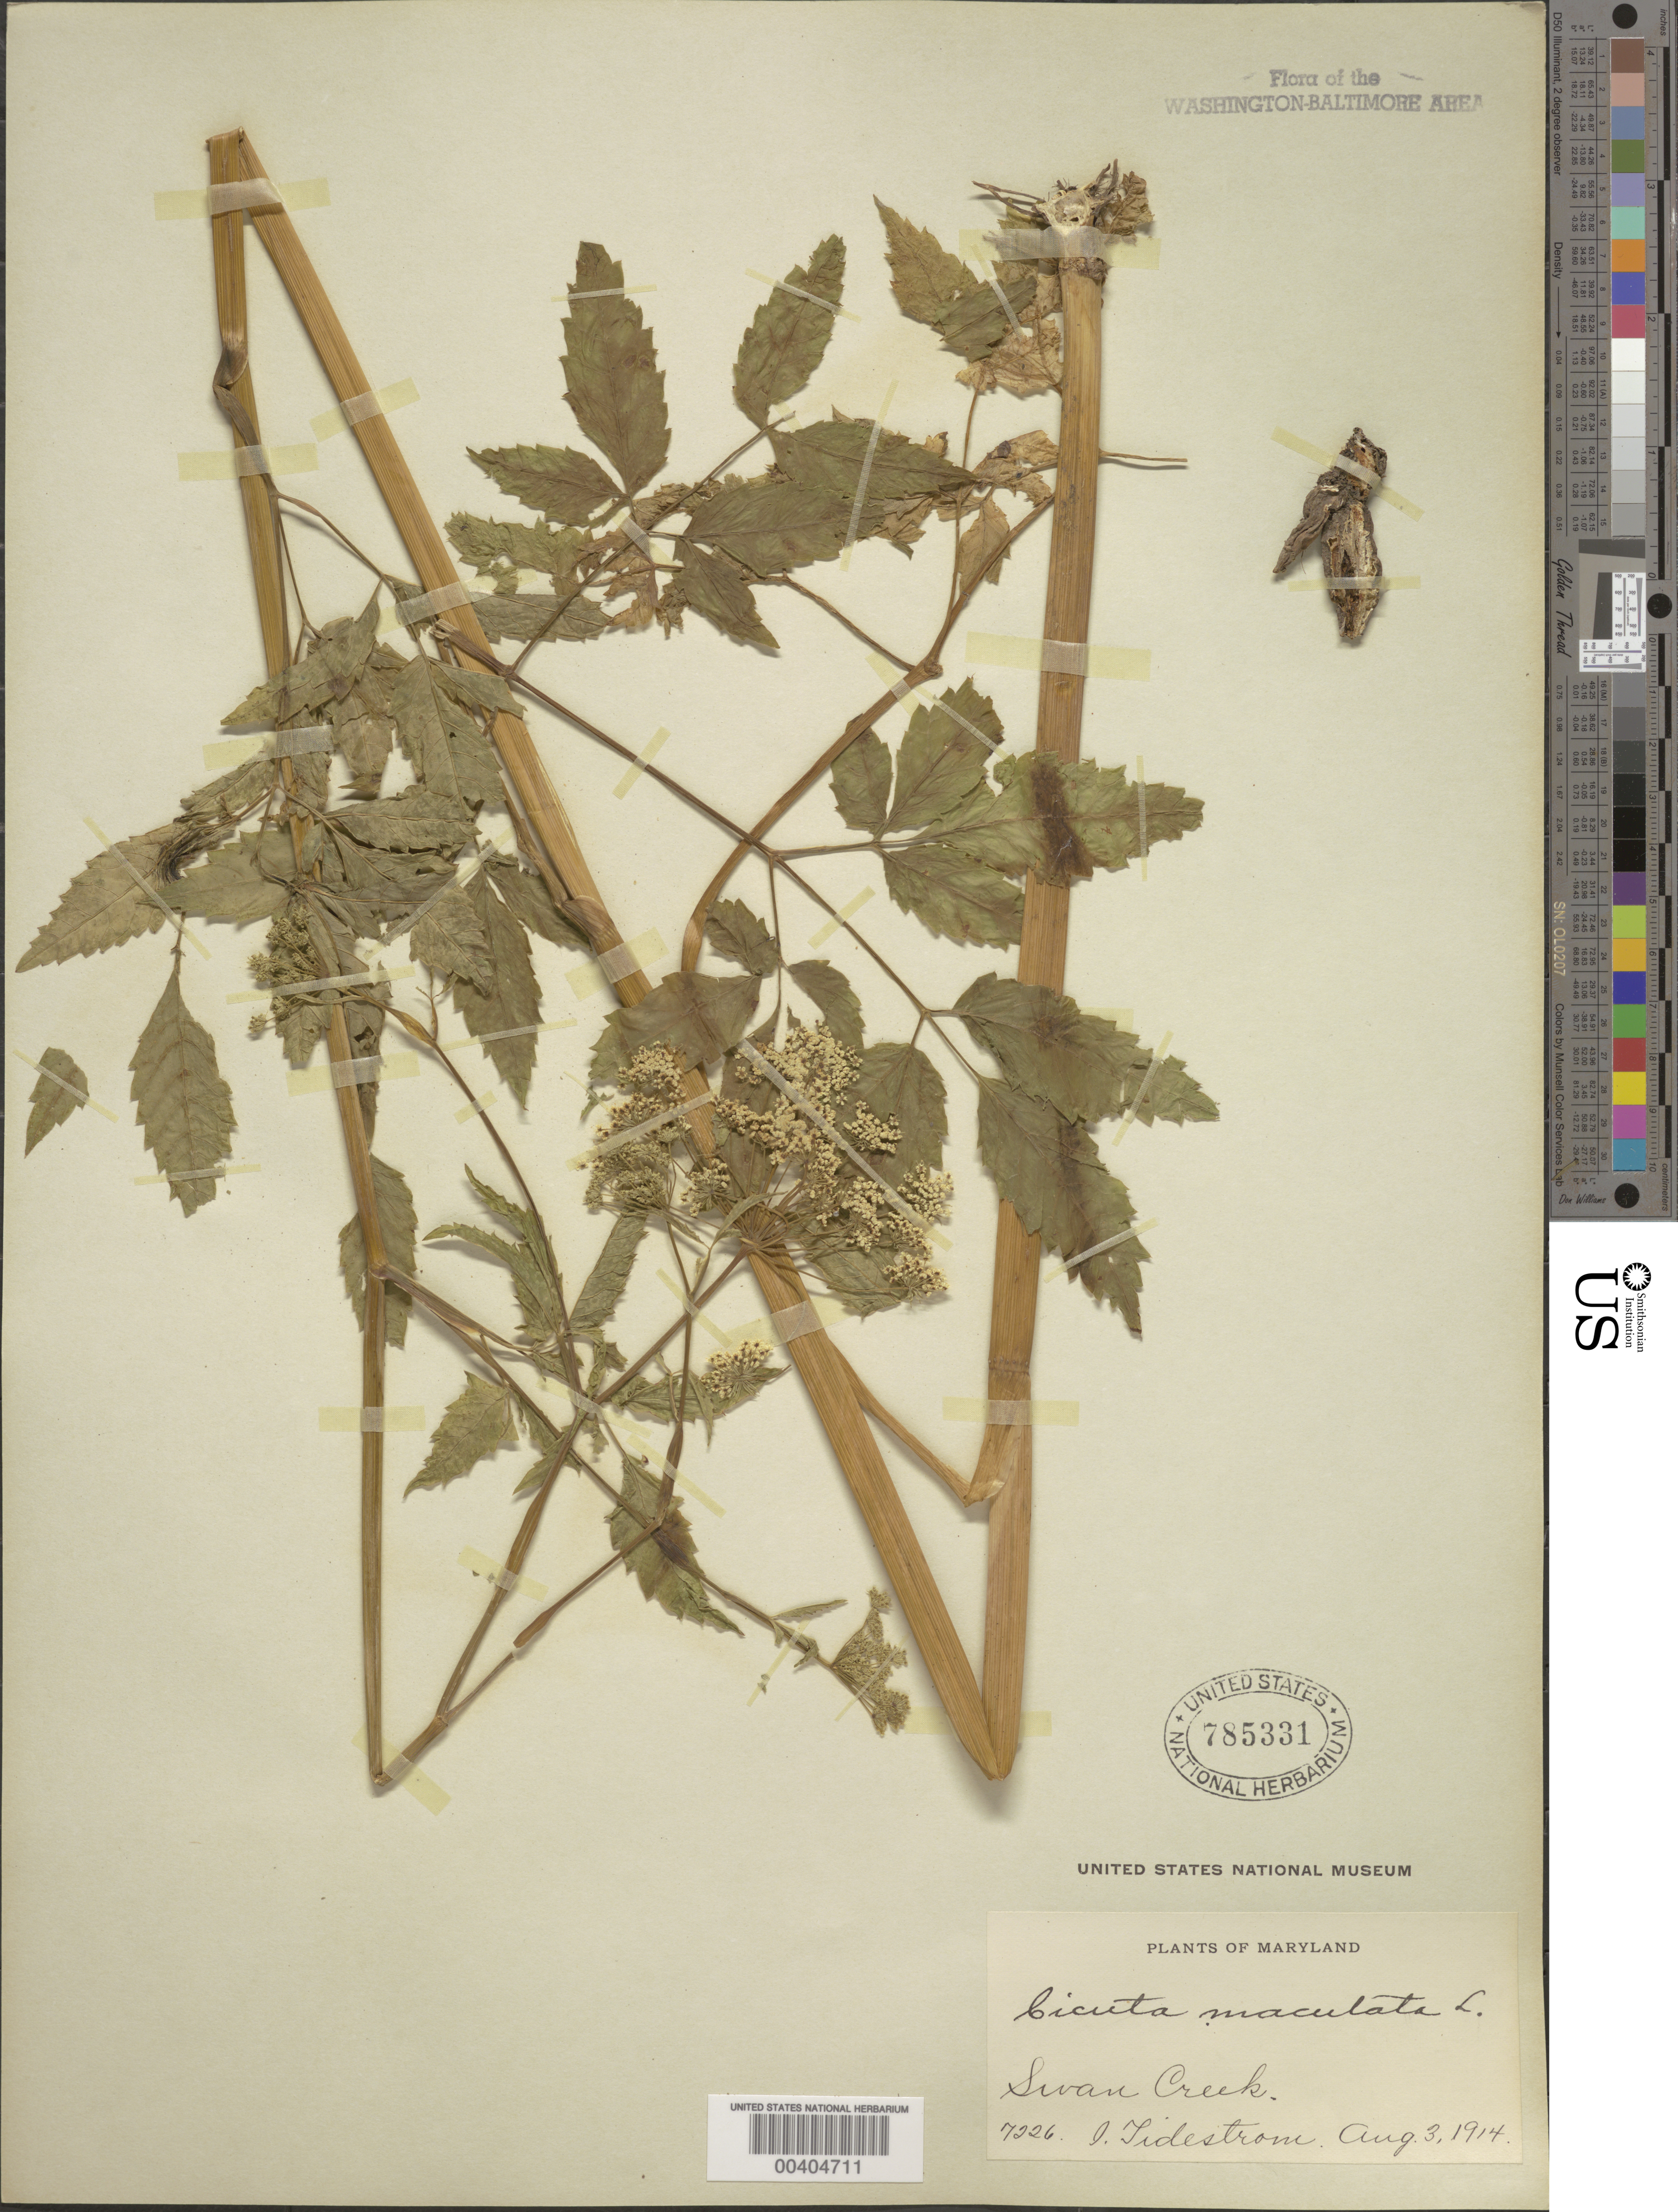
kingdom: Plantae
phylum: Tracheophyta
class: Magnoliopsida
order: Apiales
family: Apiaceae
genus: Cicuta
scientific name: Cicuta maculata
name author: L.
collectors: I. F. Tidestrom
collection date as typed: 03 Aug 1914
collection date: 1914-08-03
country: United States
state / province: Maryland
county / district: Harford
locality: Swan Creek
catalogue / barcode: US 785331